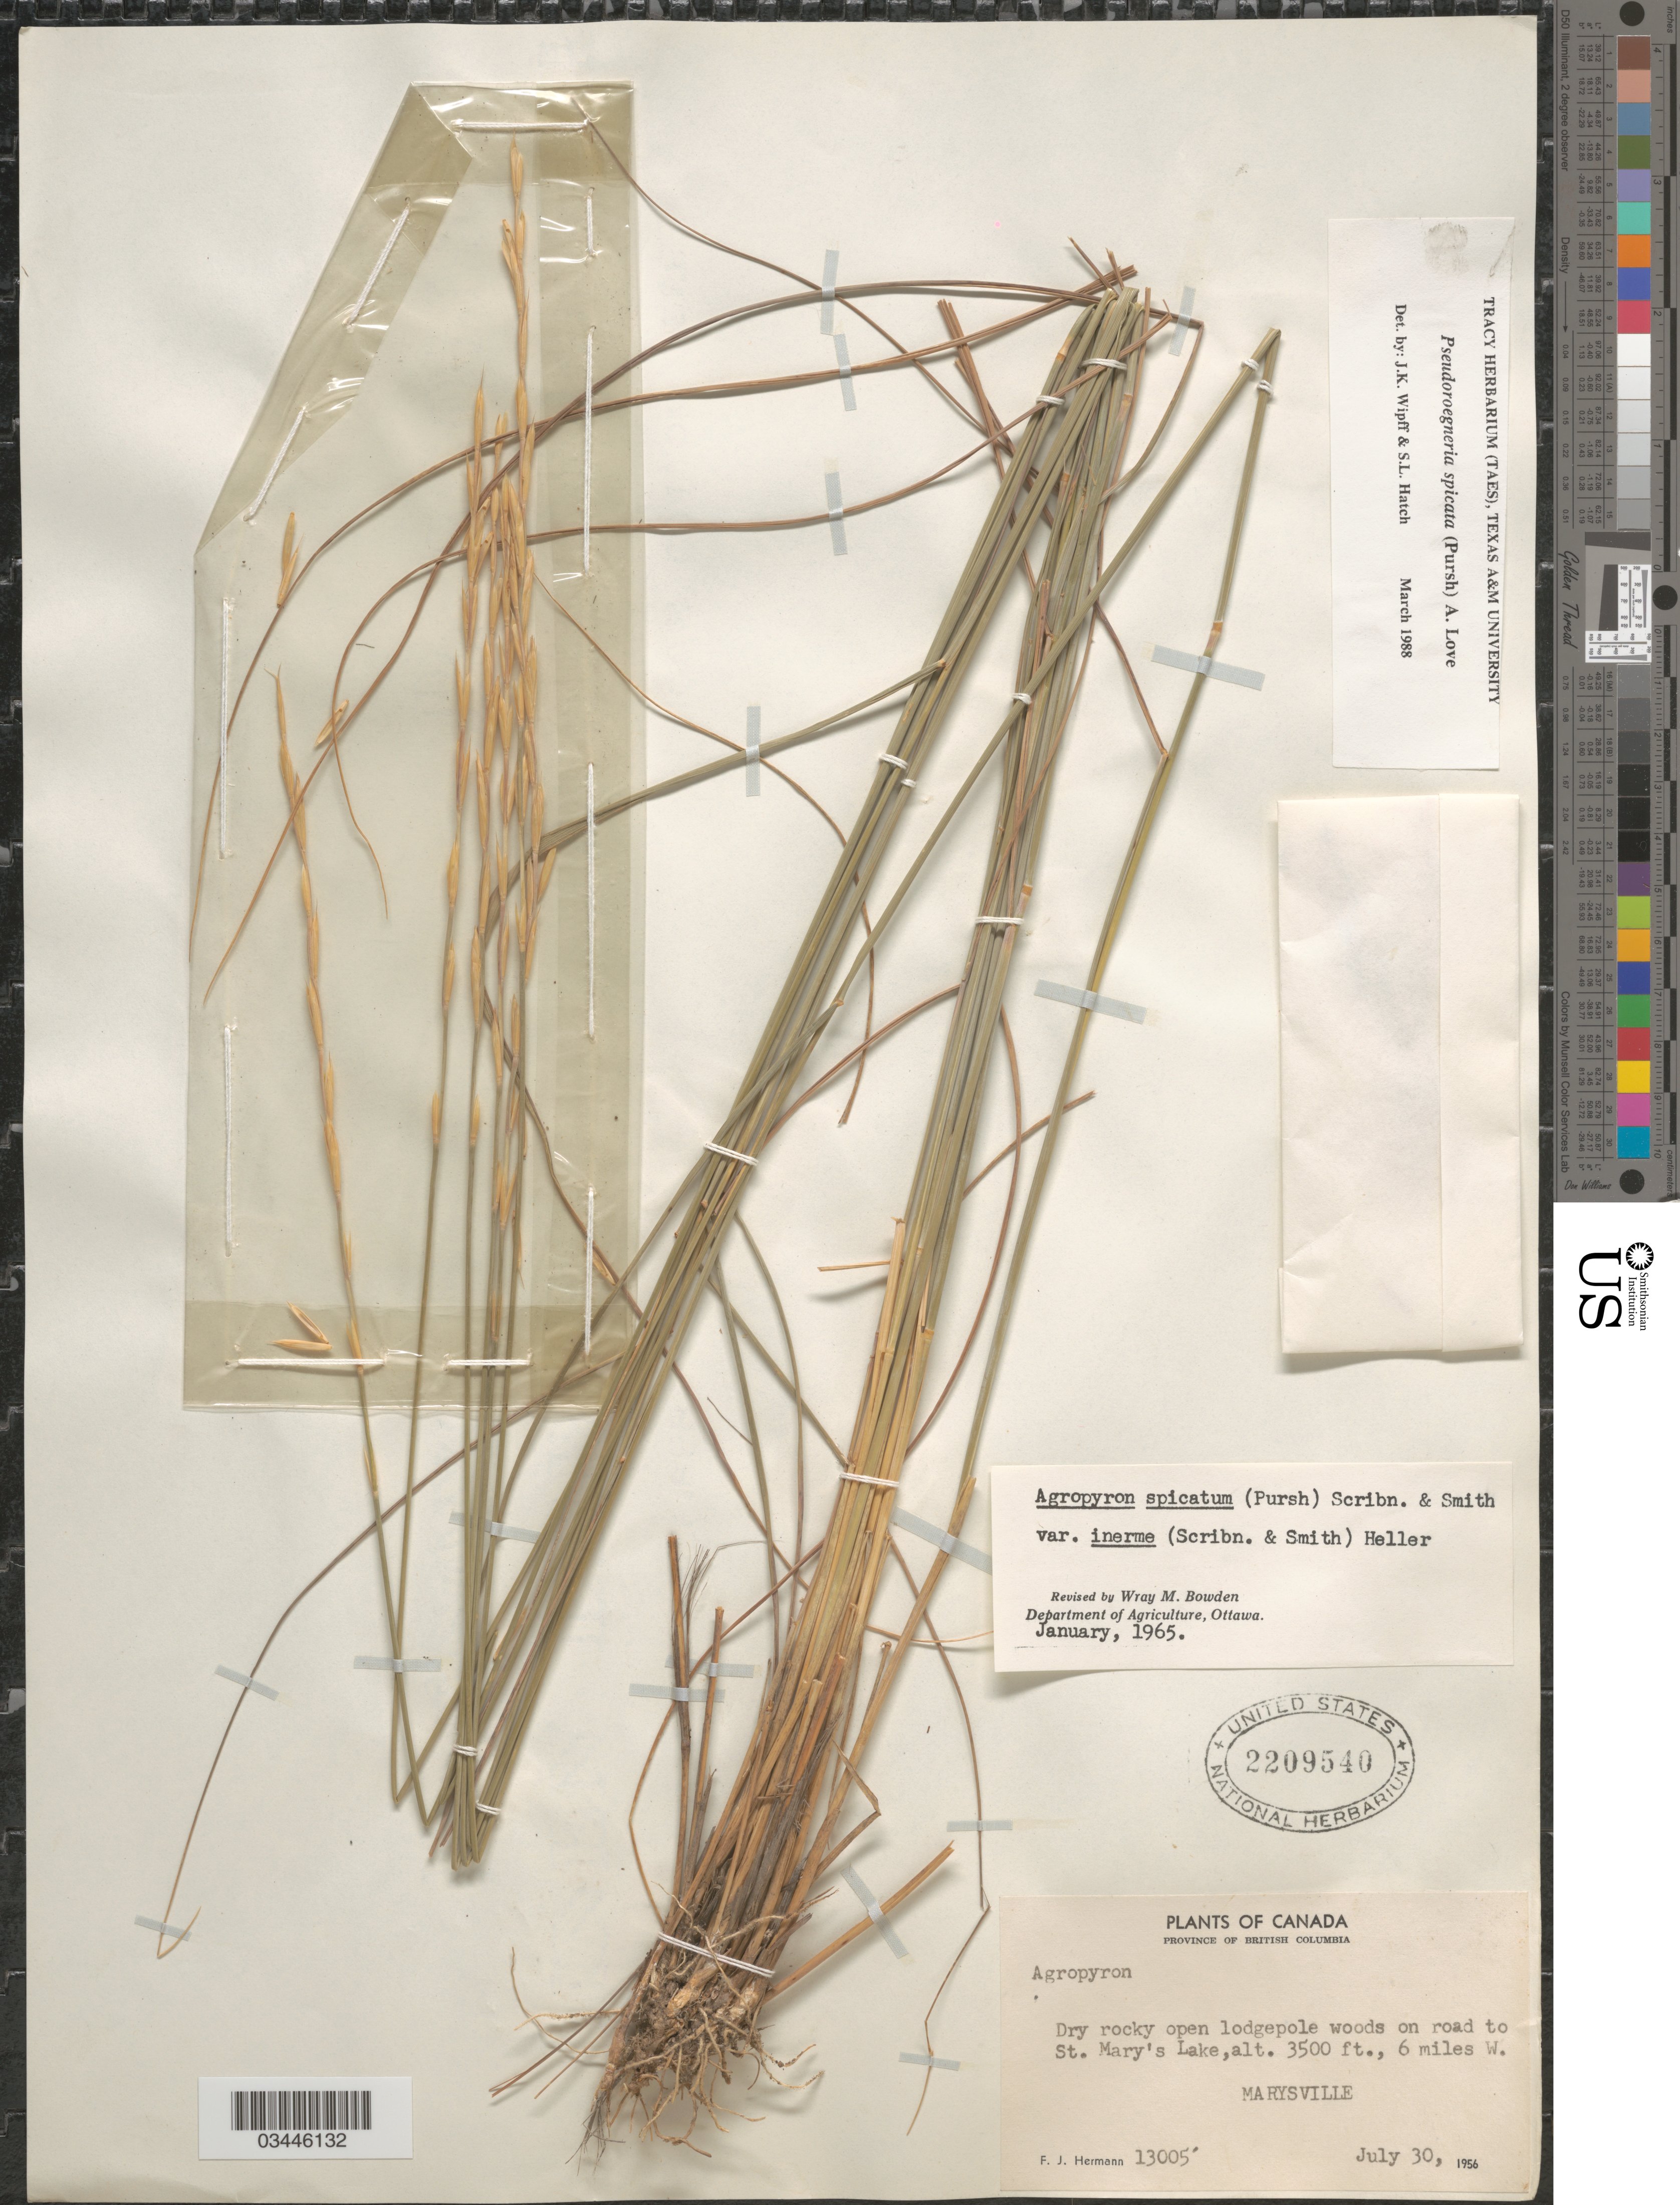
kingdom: Plantae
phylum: Tracheophyta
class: Liliopsida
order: Poales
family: Poaceae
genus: Pseudoroegneria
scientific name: Pseudoroegneria spicata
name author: (Pursh) Á. Löve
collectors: F. J. Hermann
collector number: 13005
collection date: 1956-07-30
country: Canada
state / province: British Columbia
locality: Dry rocky open lodgepole woods on road to St. Mary's Lake, 6 miles W. Marysville.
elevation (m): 1067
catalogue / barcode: US 2209540